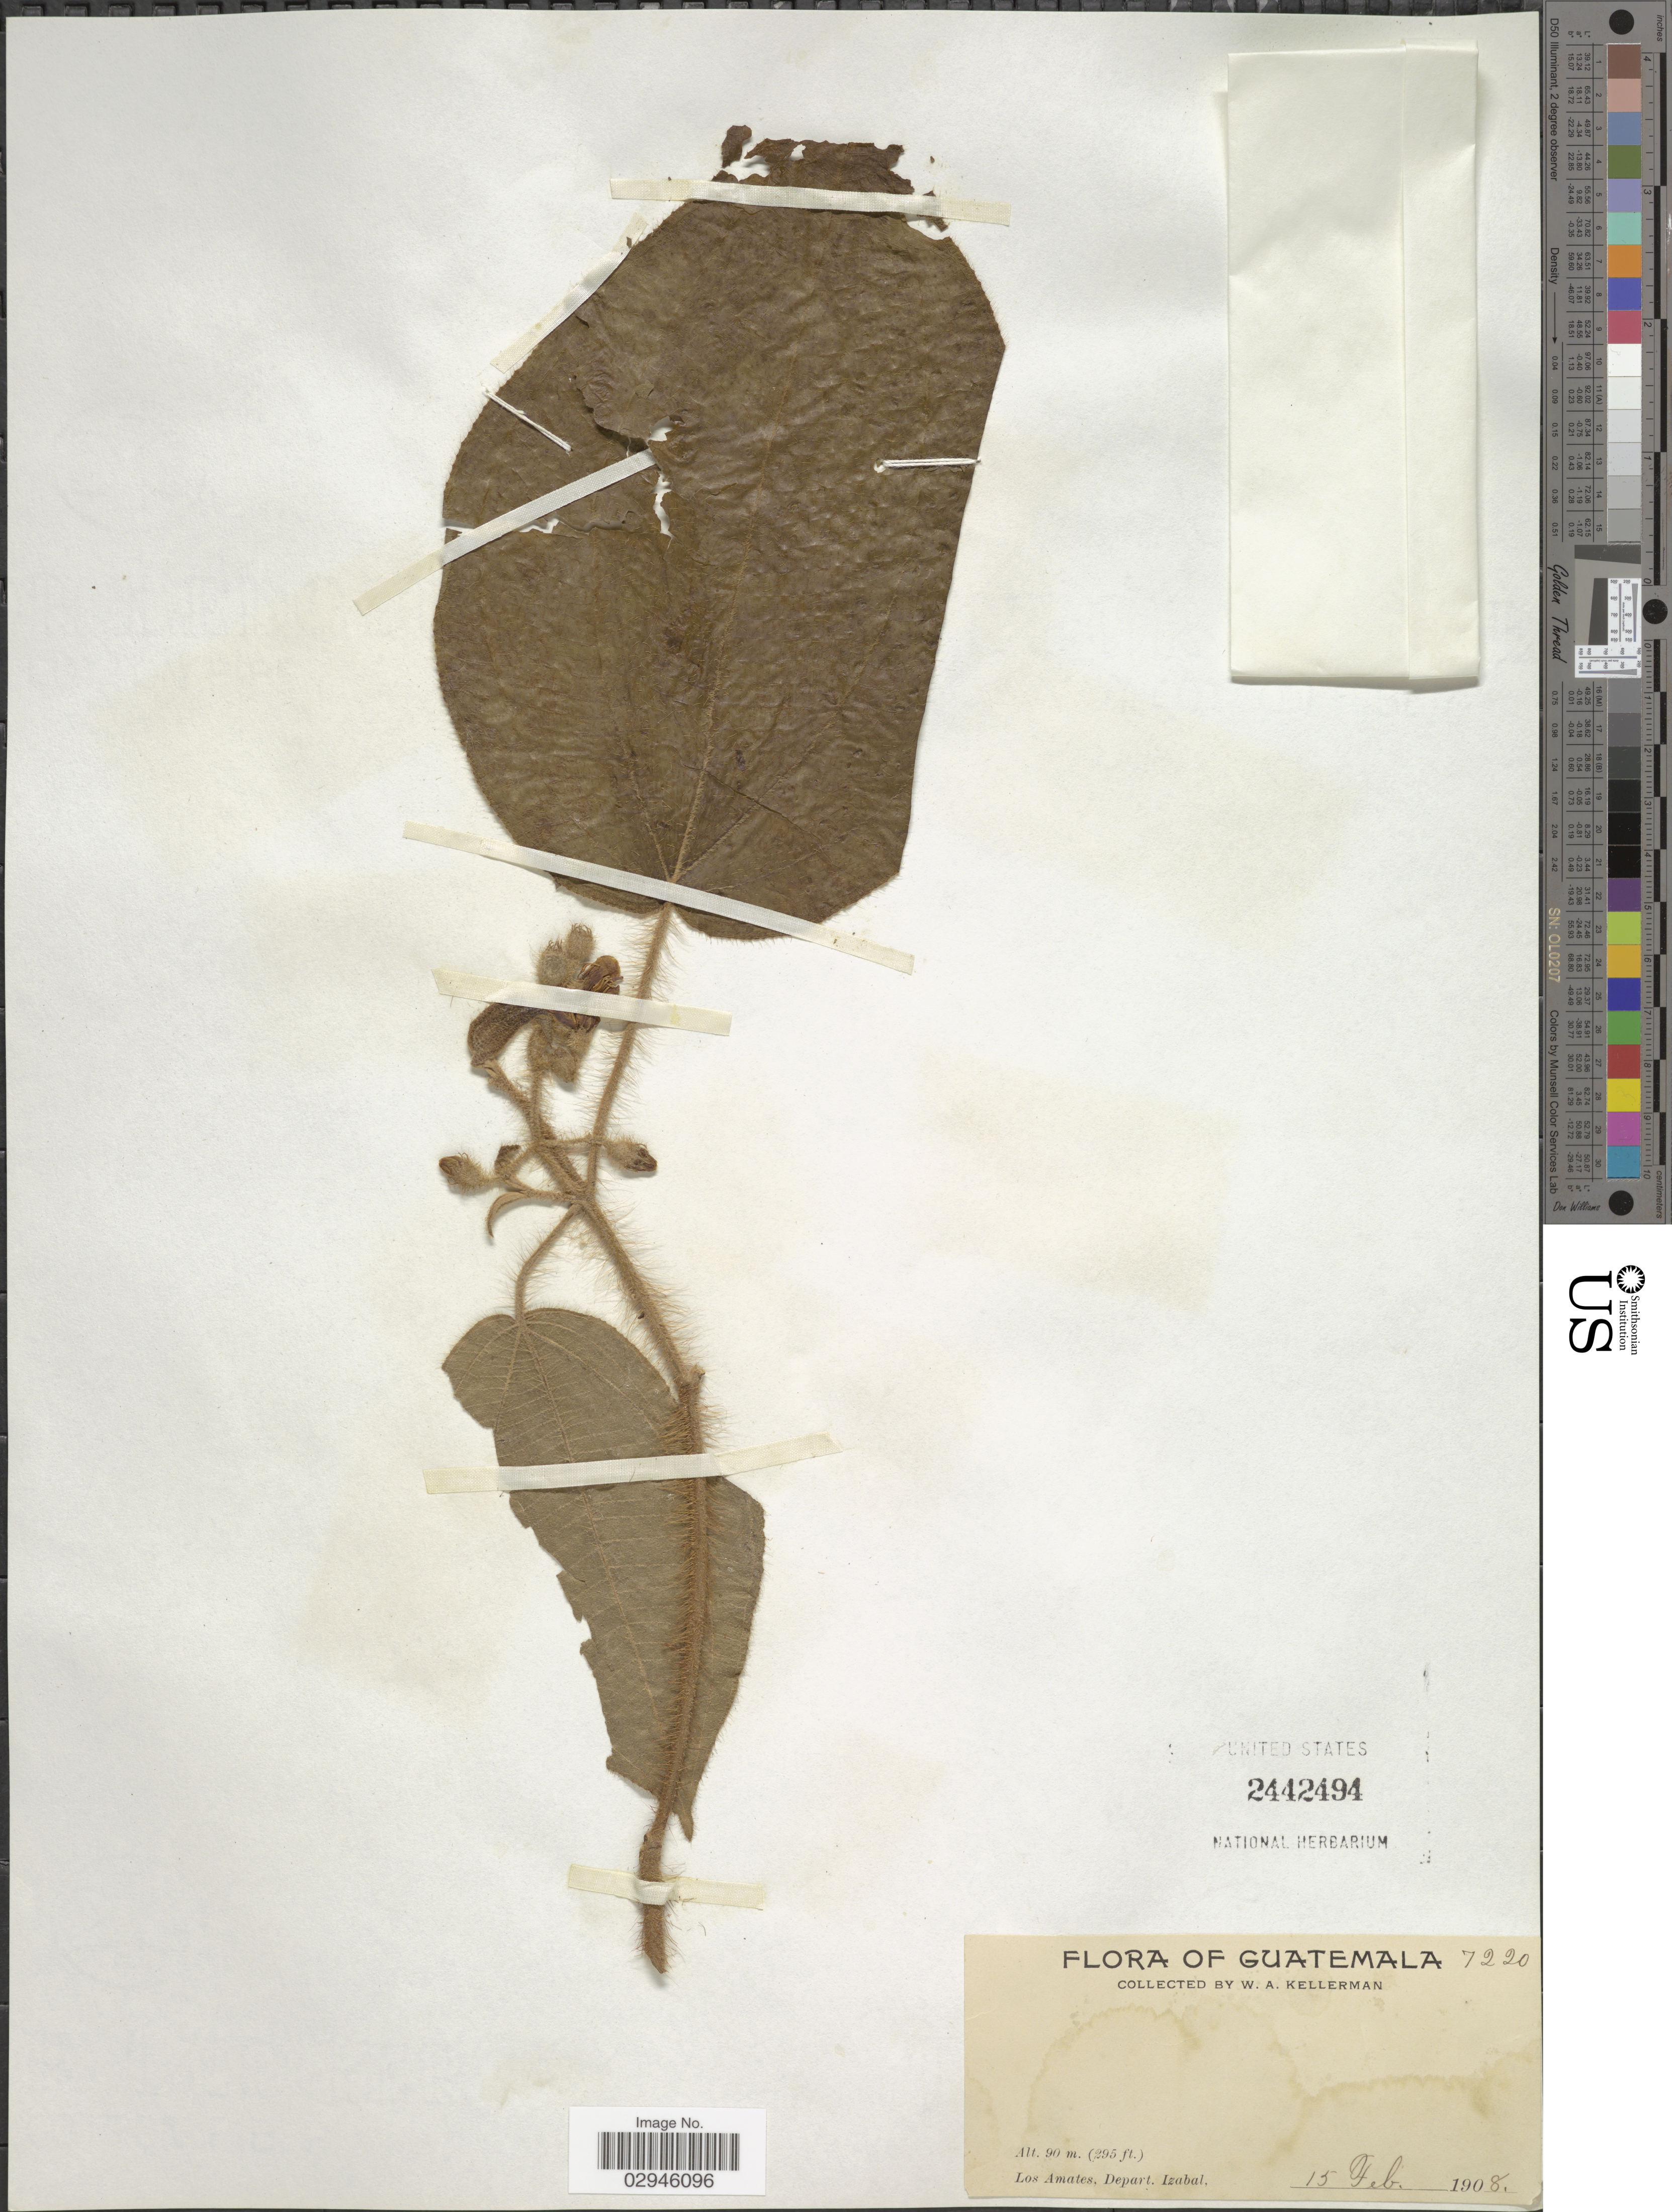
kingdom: Plantae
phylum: Tracheophyta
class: Magnoliopsida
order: Myrtales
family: Melastomataceae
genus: Heterotrichum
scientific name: Heterotrichum octonum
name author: (Bonpl.) DC.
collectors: W. Kellerman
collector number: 7220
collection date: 1908-02-15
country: Guatemala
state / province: Izabal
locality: Los Amates, Depart. Izabal.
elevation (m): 90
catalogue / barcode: US 2442494